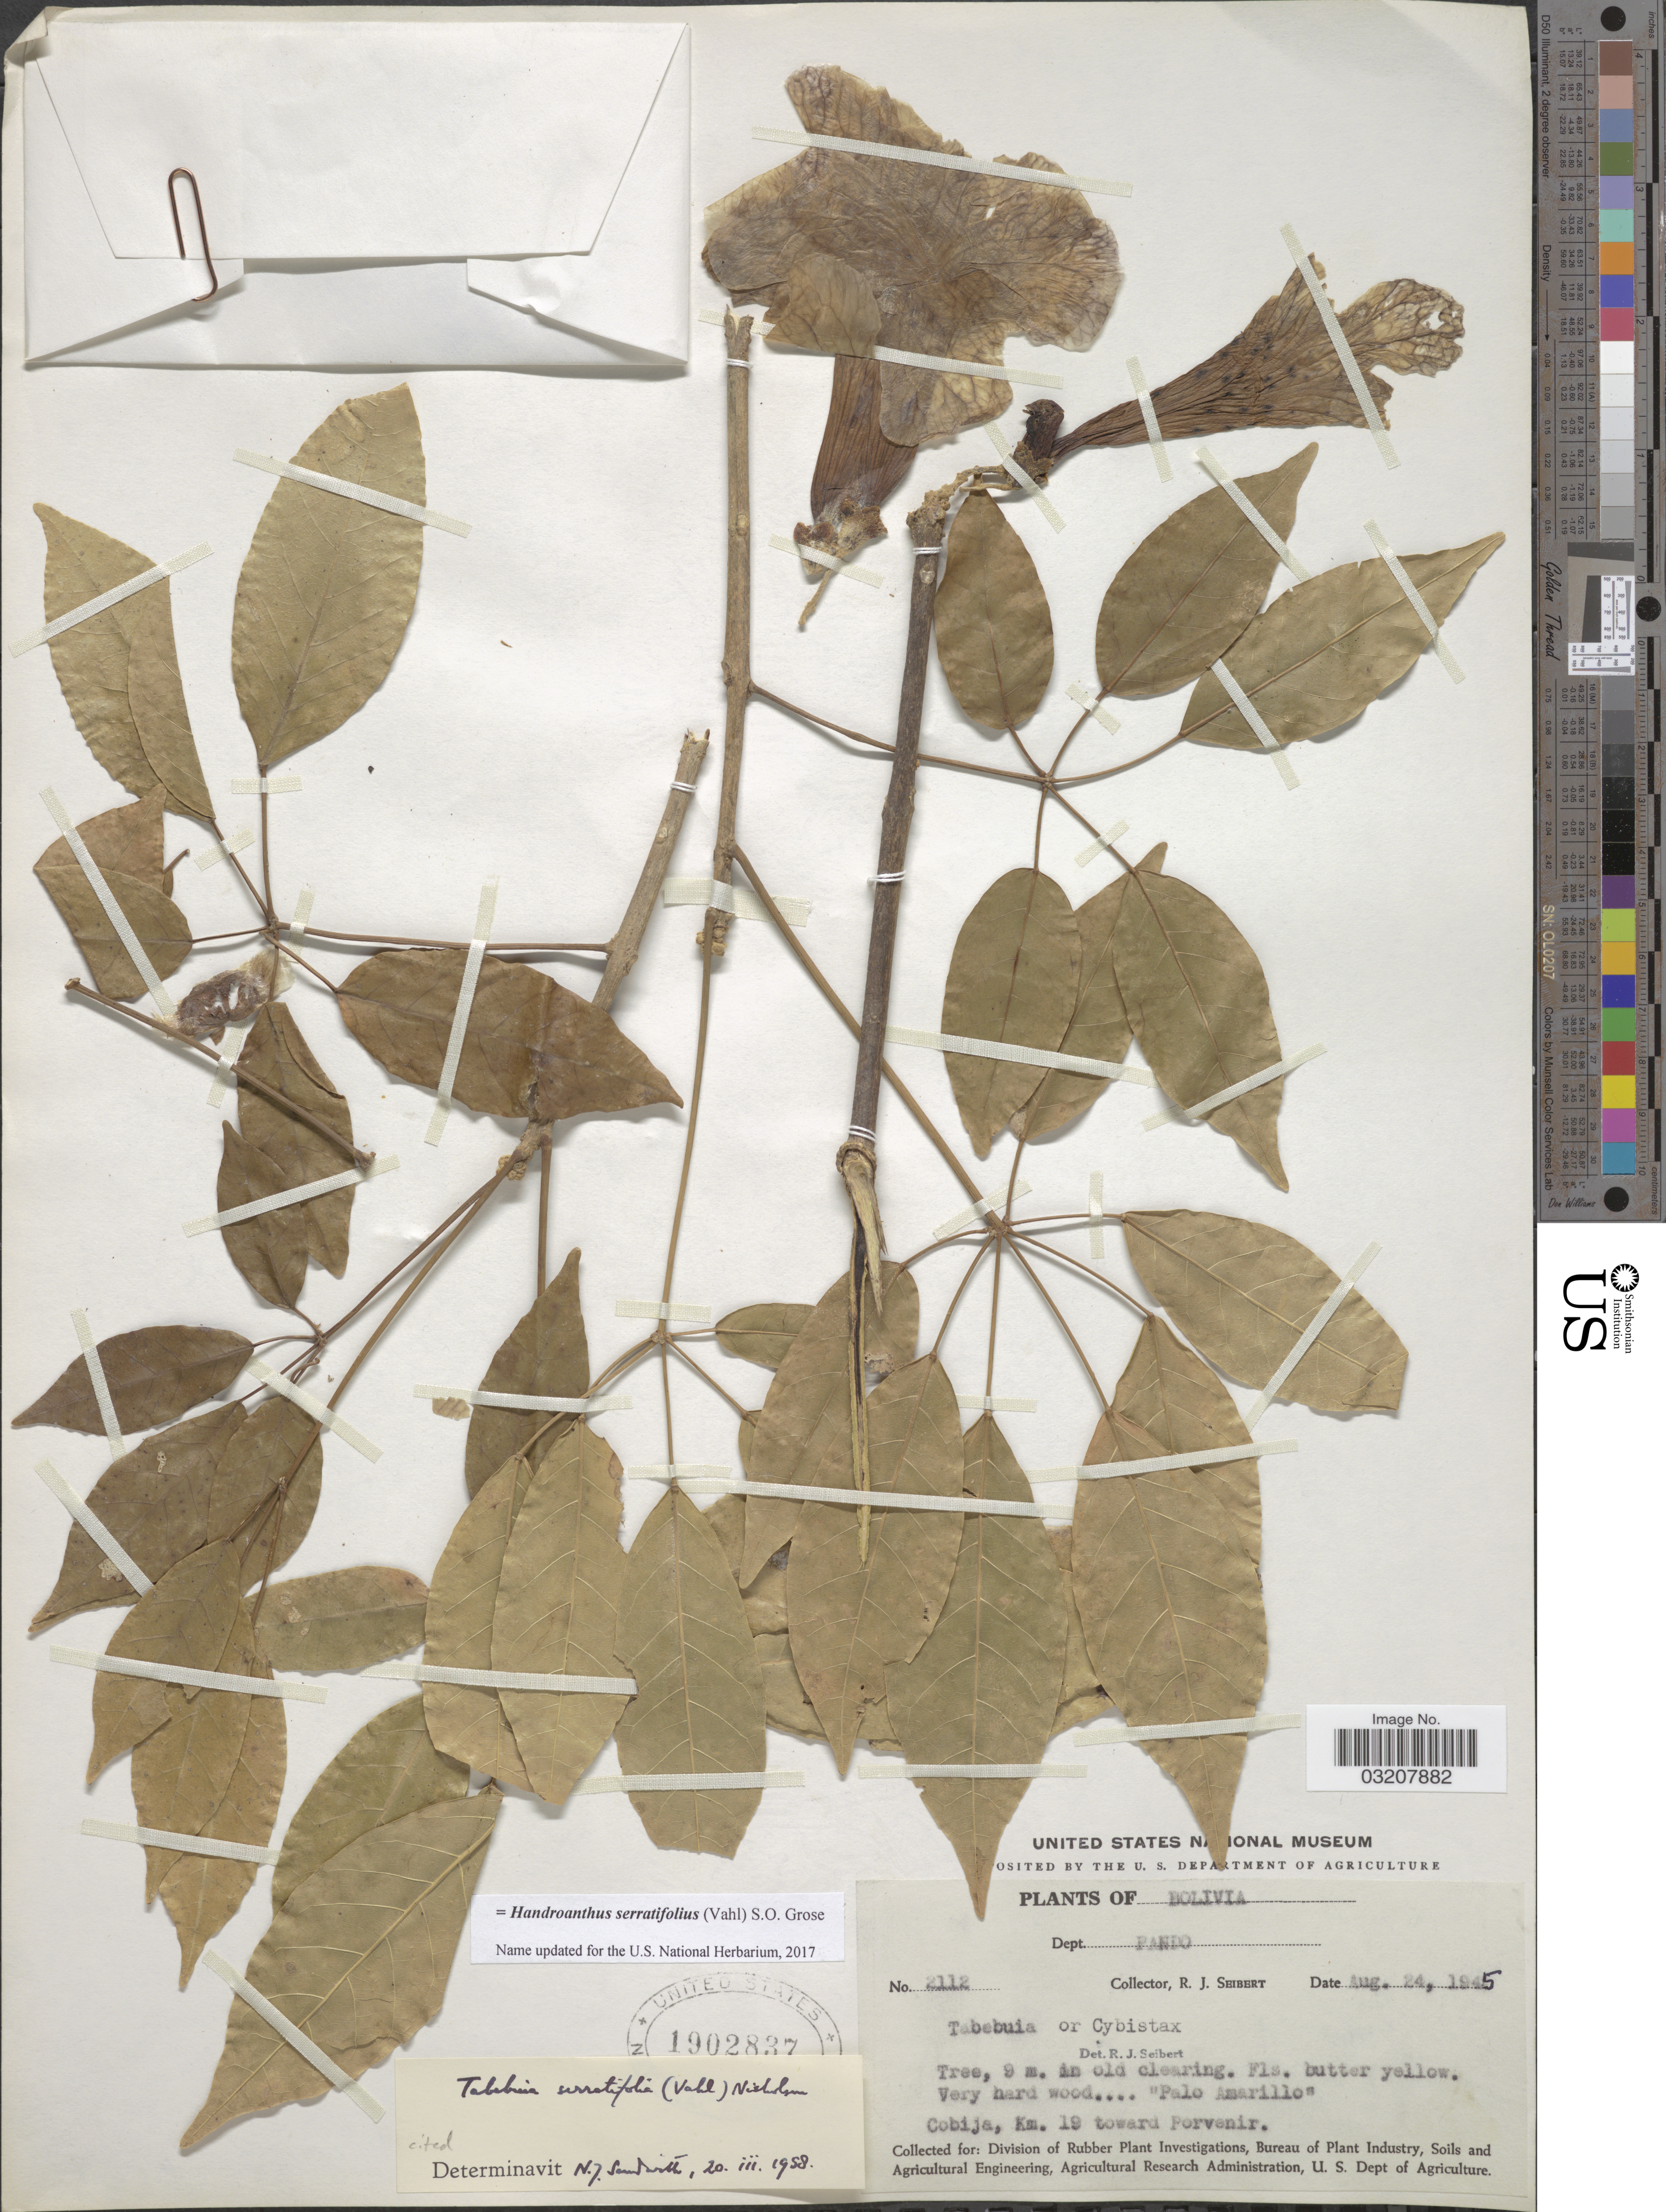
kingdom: Plantae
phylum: Tracheophyta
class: Magnoliopsida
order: Lamiales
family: Bignoniaceae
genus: Handroanthus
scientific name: Handroanthus serratifolius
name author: (Vahl) S.O. Grose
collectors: R. J. Seibert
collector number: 2112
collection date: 1945-08-24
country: Bolivia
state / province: Pando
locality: Dept. Pando. Cobija, Km. 19 toward Porvenir.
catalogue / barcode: US 1902837